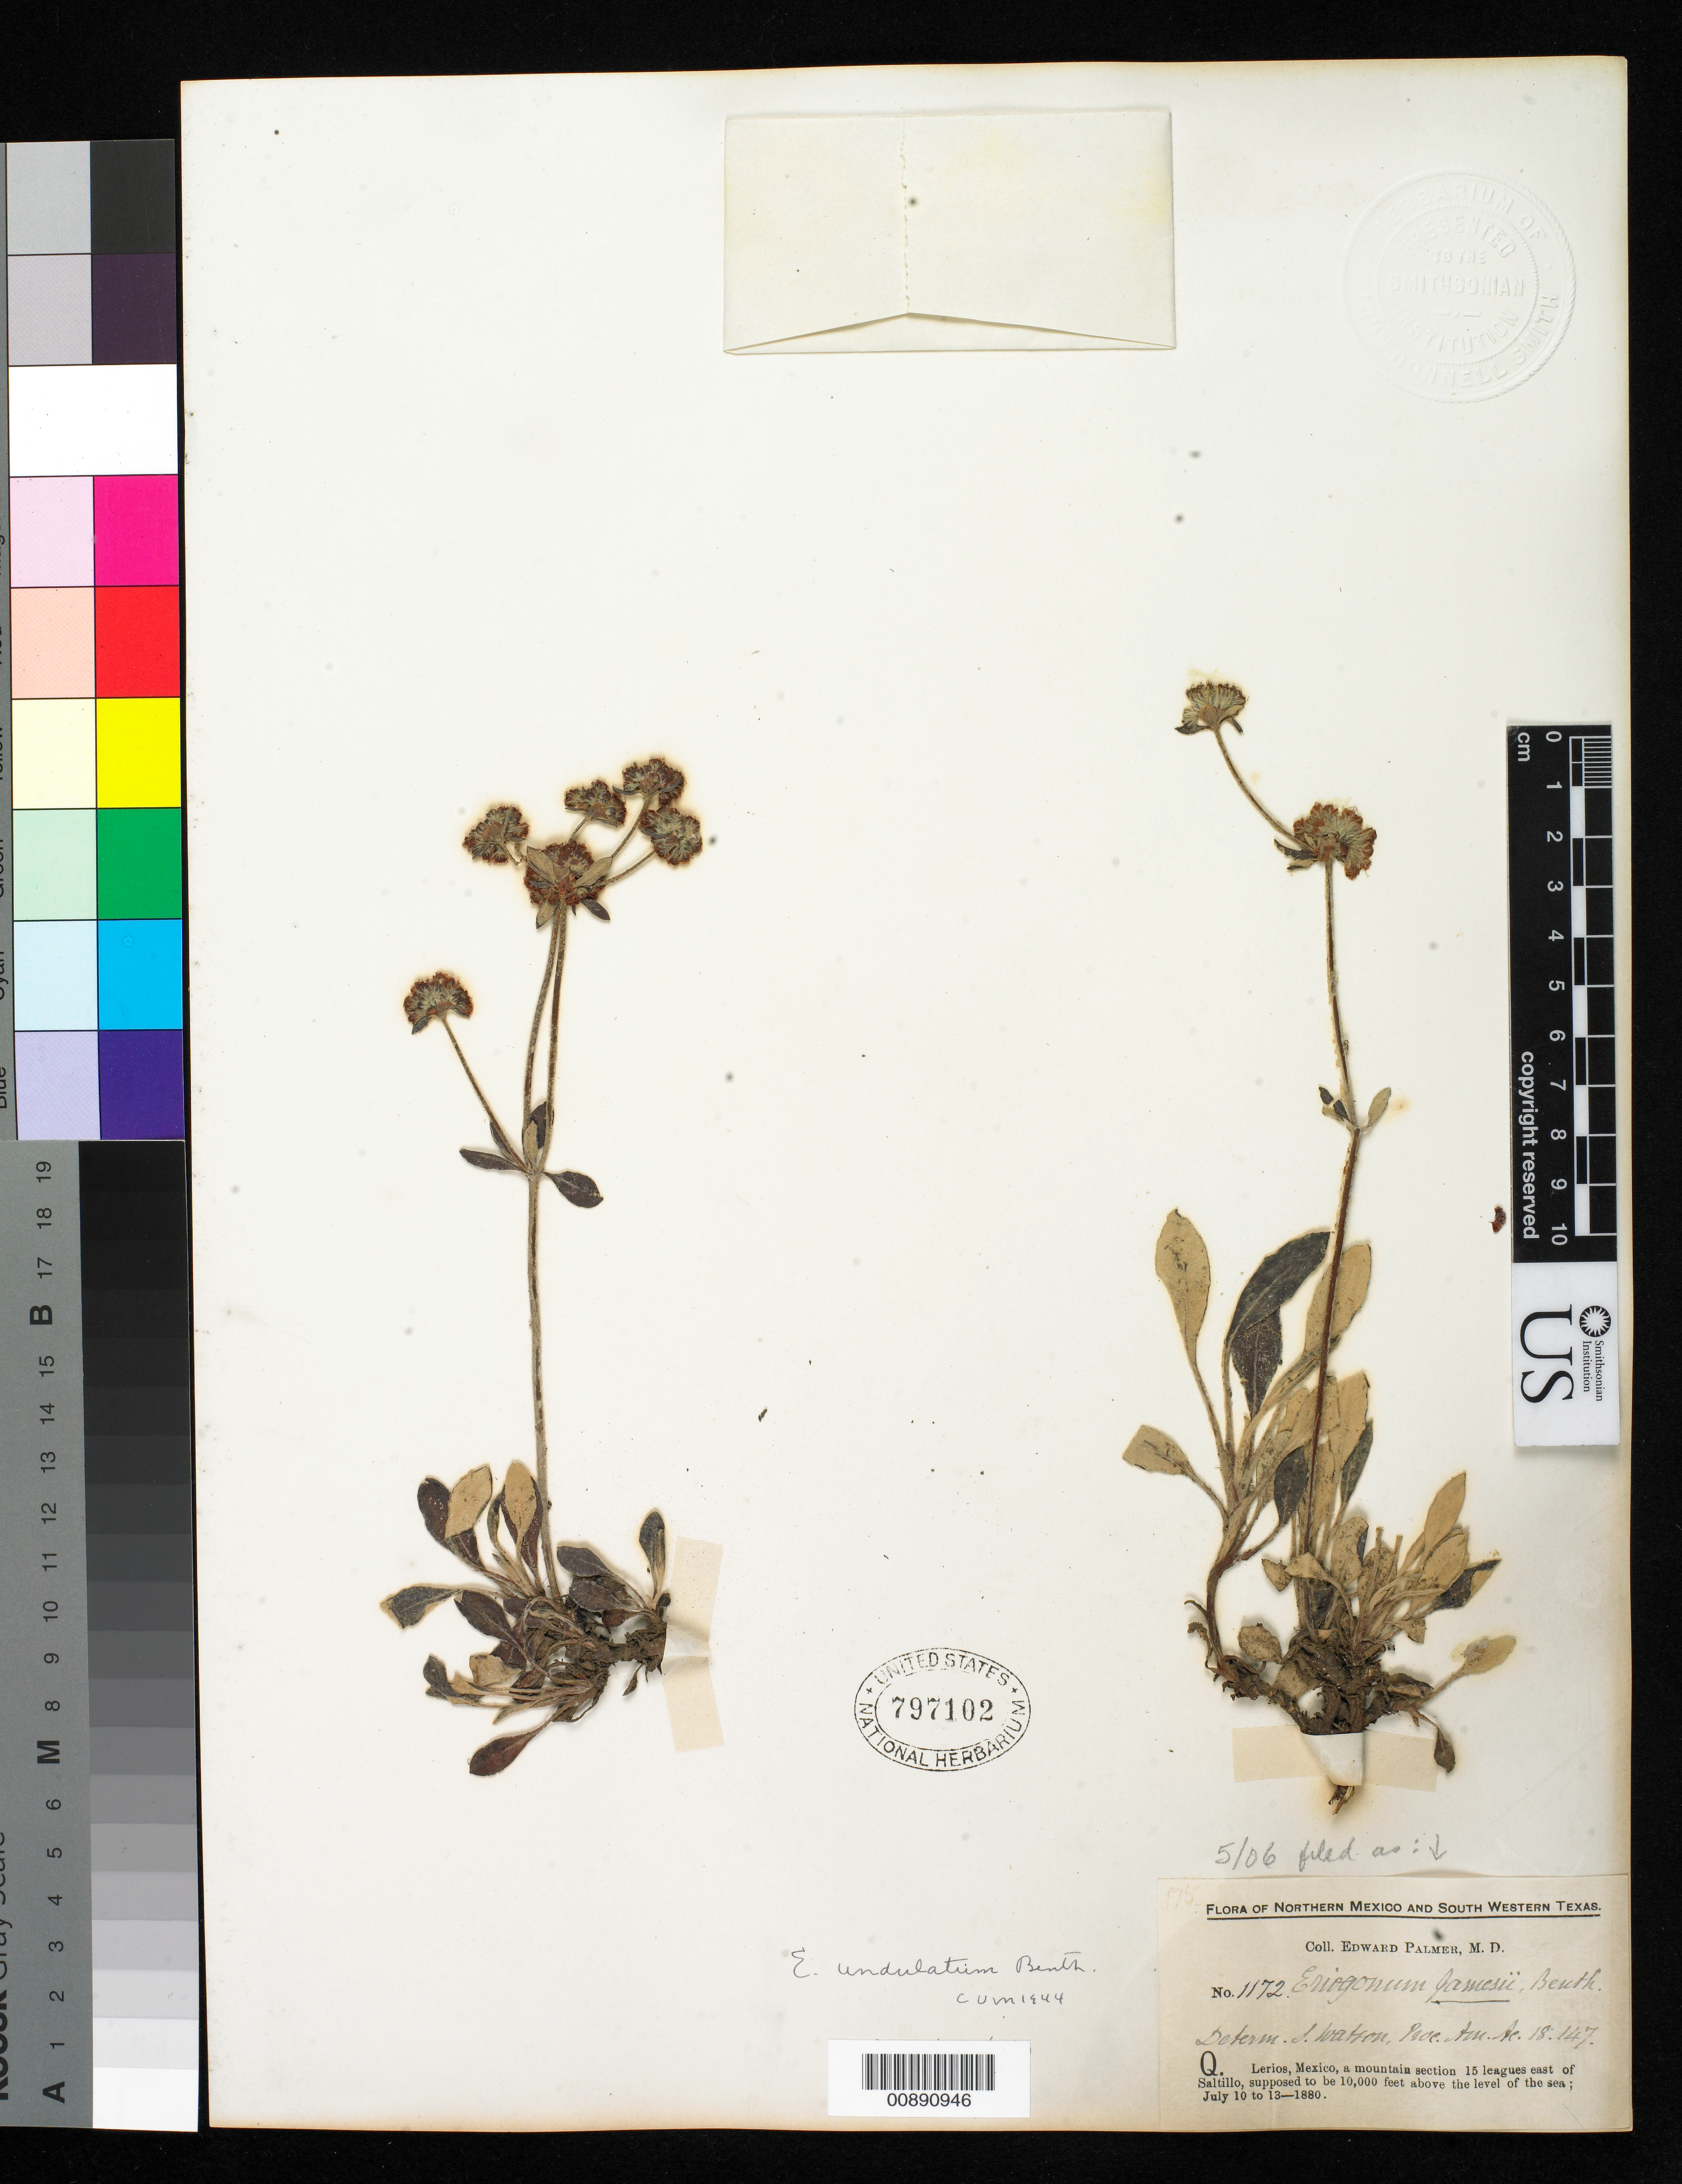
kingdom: Plantae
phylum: Tracheophyta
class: Magnoliopsida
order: Caryophyllales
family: Polygonaceae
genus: Eriogonum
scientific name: Eriogonum jamesii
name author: Benth.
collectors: E. Palmer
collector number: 1172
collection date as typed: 10 Jul 1880 to 13 Jul 1880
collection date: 1880-07-10/1880-07-13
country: Mexico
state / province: Coahuila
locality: Q. Lerios, 15 leagues east of Saltillo, Coahuila.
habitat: A mountain section.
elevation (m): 3048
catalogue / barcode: US 797102